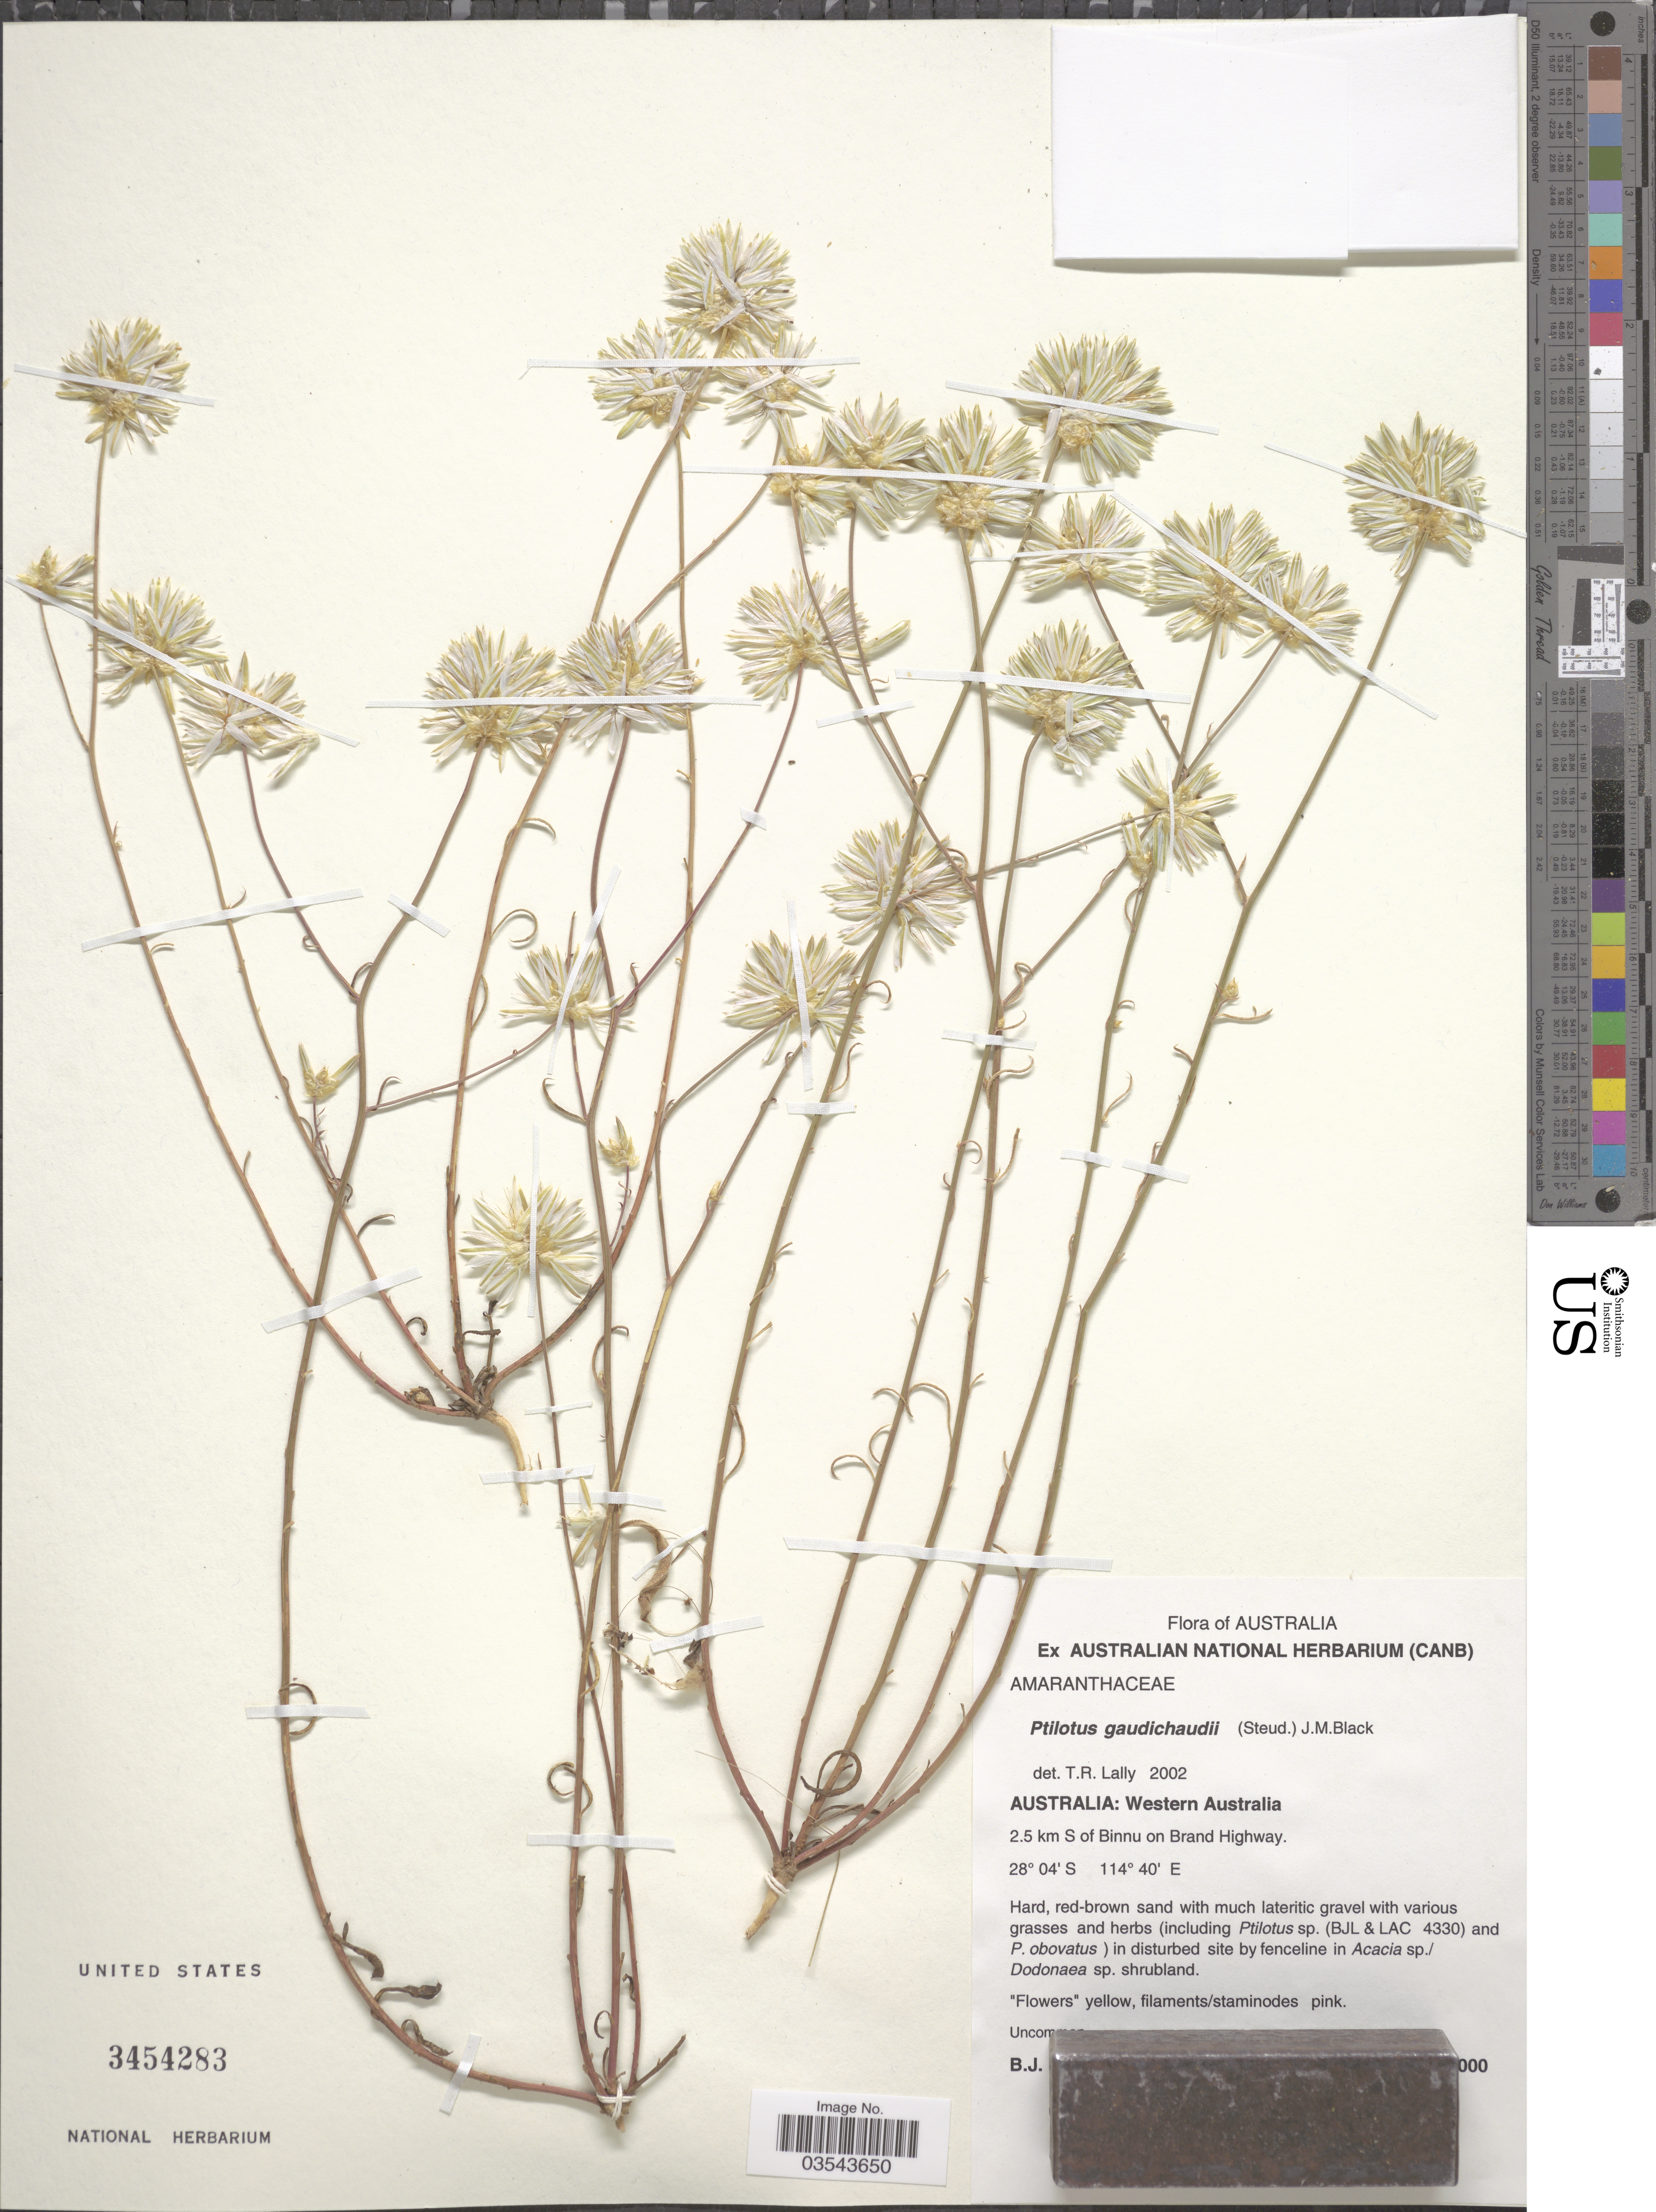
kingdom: Plantae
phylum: Tracheophyta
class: Magnoliopsida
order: Caryophyllales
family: Amaranthaceae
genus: Ptilotus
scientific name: Ptilotus gaudichaudii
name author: J.M. Black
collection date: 2000-12-12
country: Australia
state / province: Western Australia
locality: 2.5 km D of Binnu on Brand Highway.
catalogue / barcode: US 3454283